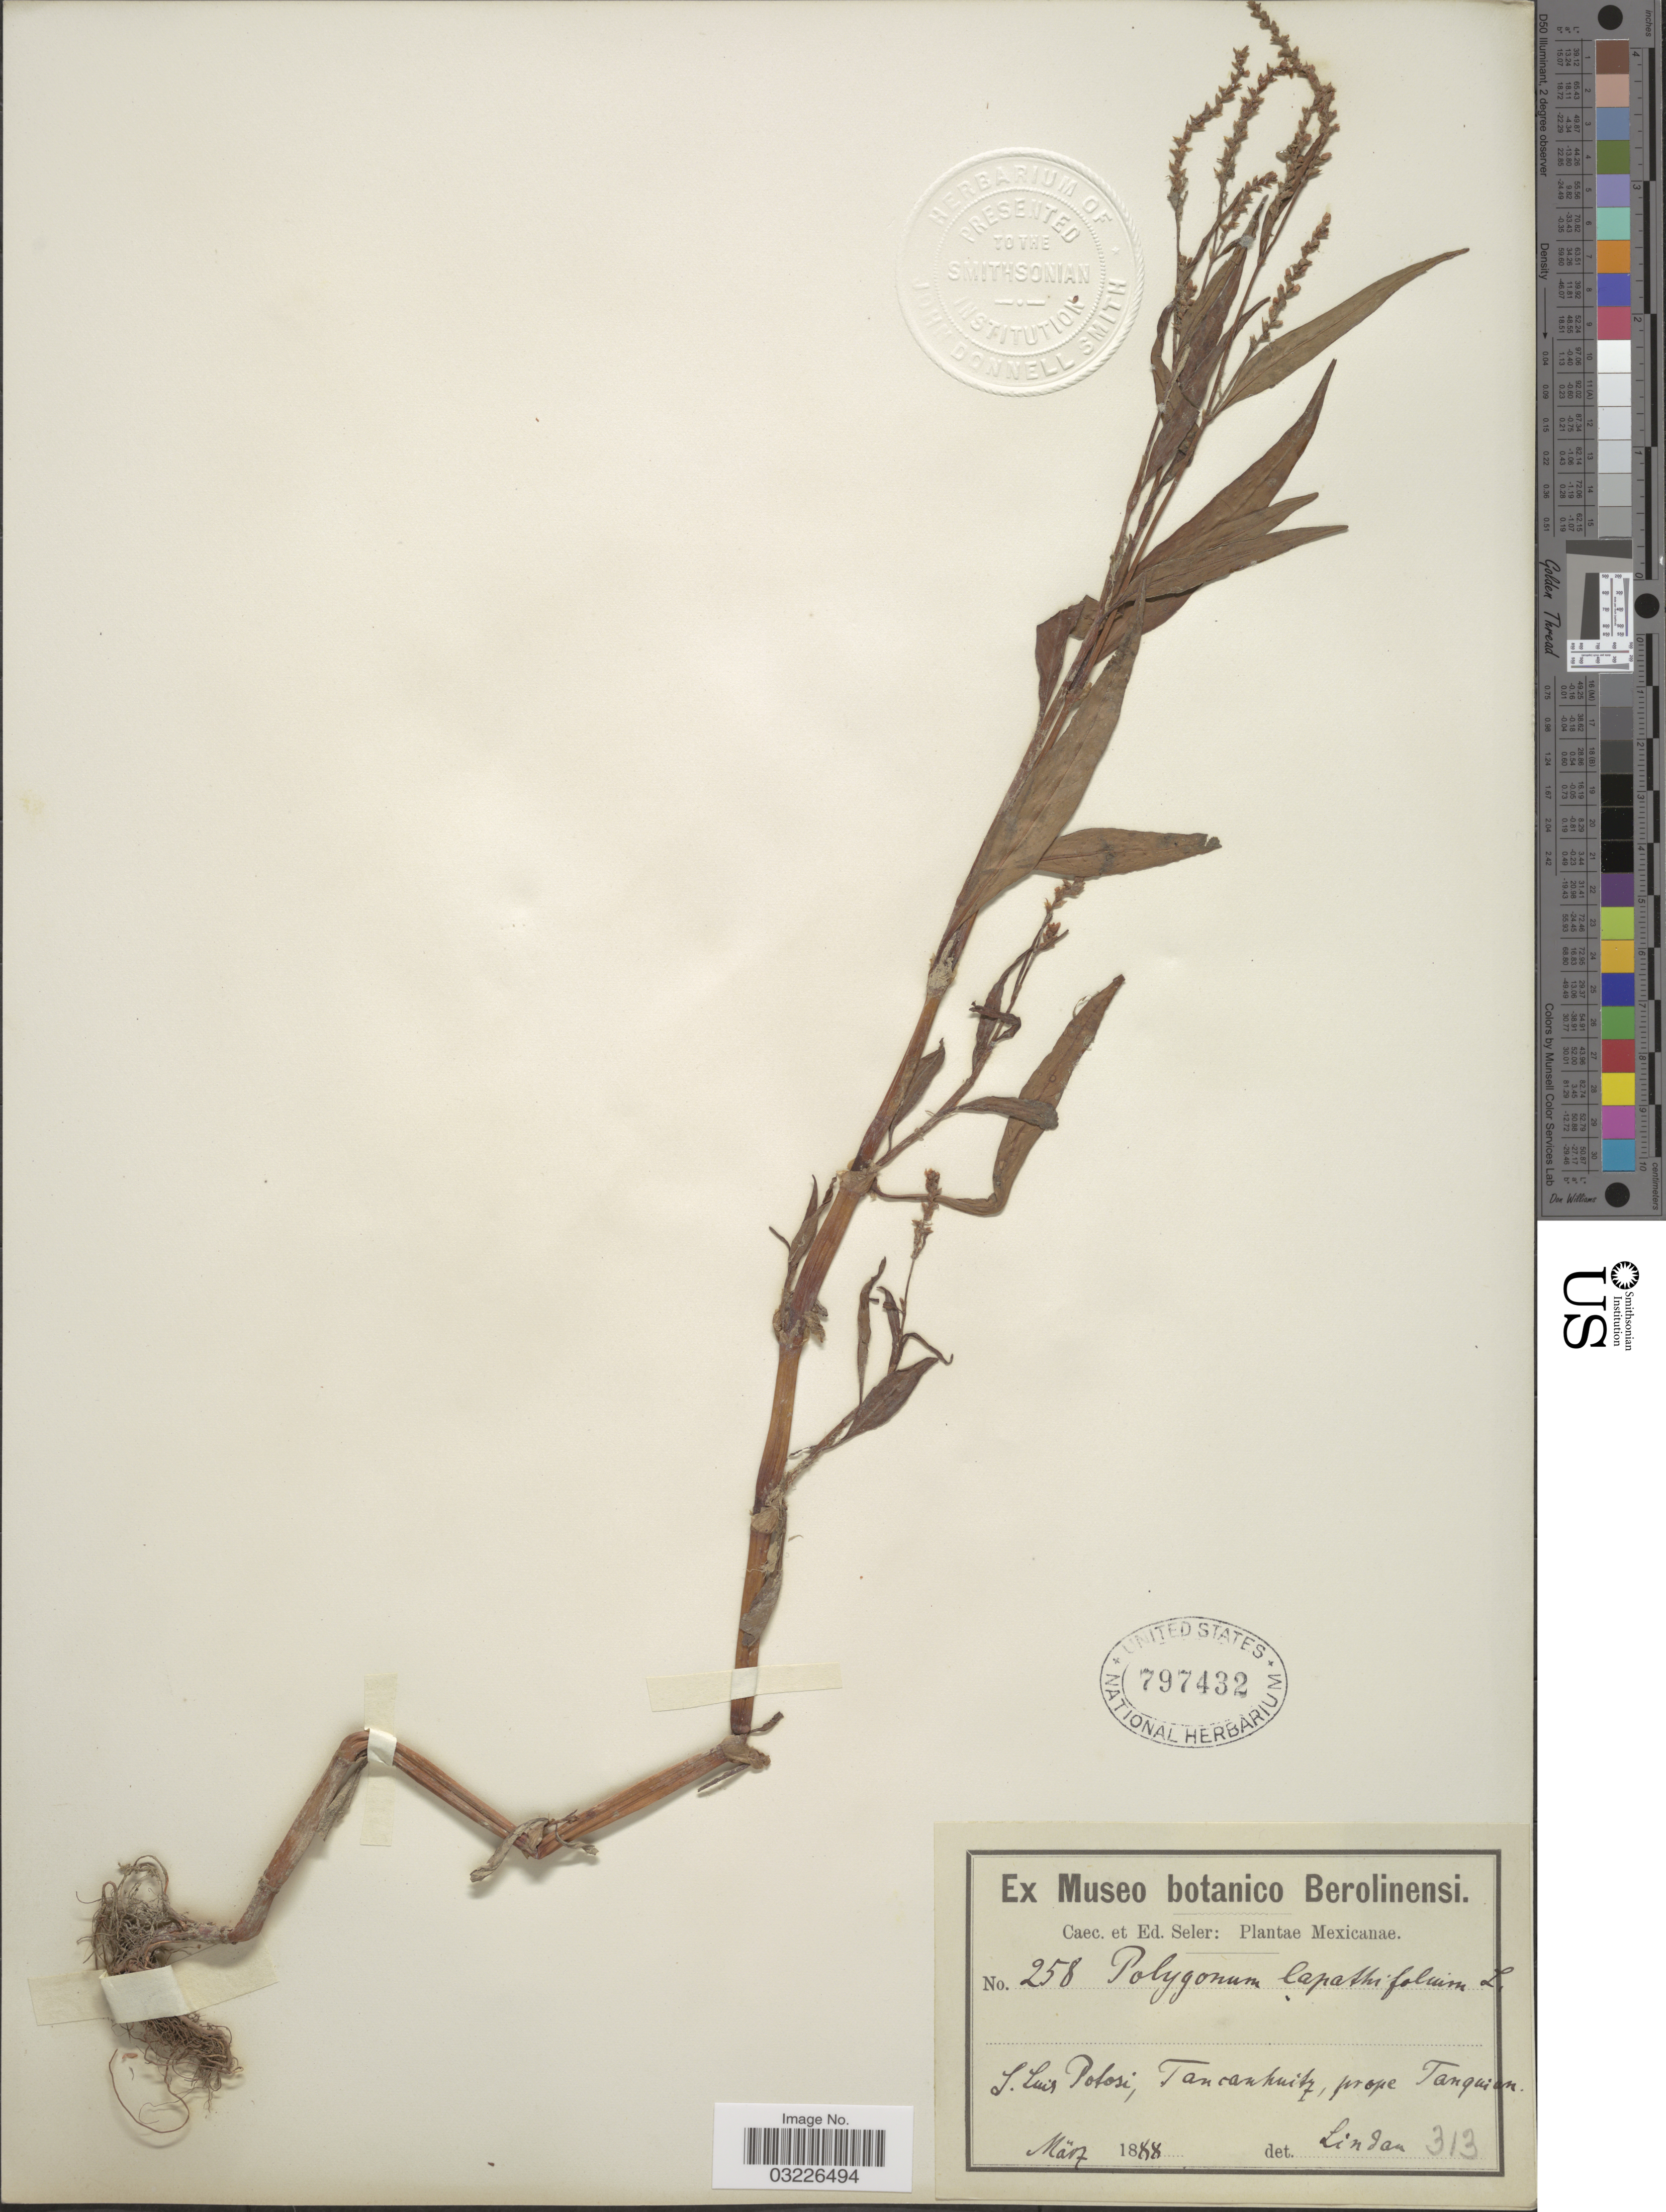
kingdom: Plantae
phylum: Tracheophyta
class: Magnoliopsida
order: Caryophyllales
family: Polygonaceae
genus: Polygonum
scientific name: Polygonum lapathifolium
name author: L.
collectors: C. Seler & E. G. Seler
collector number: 258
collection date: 1888-03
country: Mexico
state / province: San Luis Potosí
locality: S. Luis Potosi, Tancanhuitz, prope Tanquian.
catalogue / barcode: US 797432